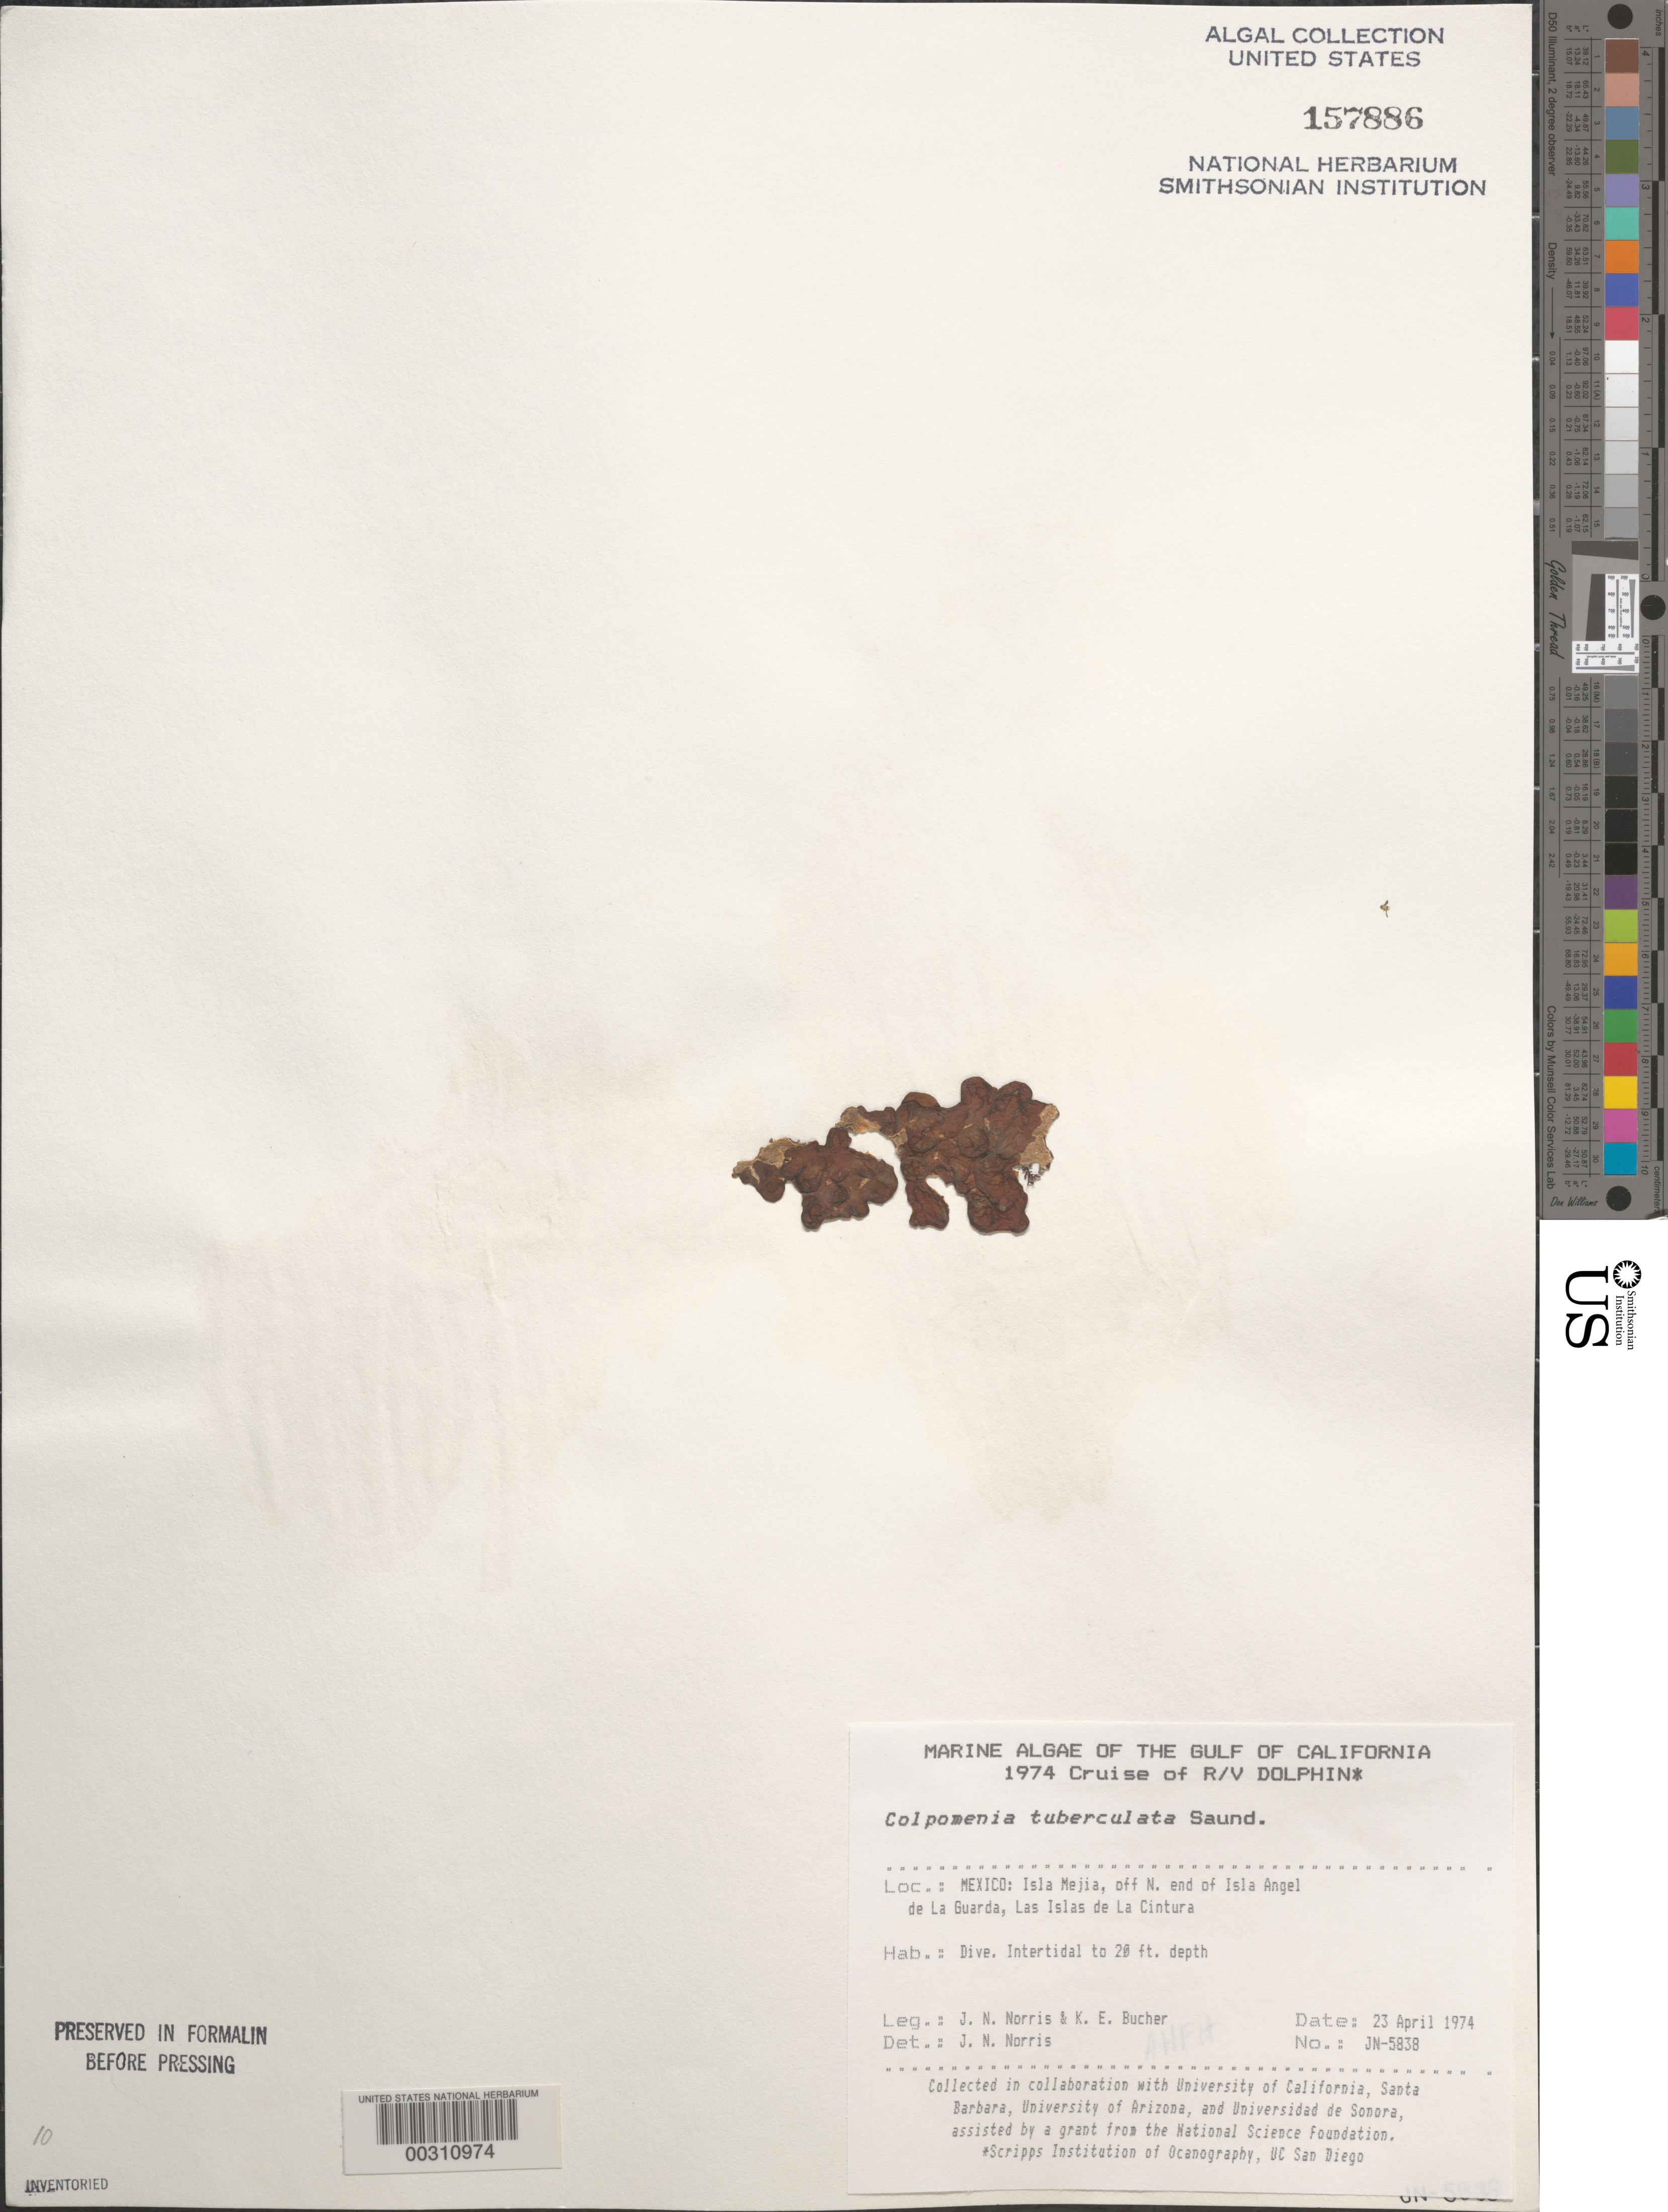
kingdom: Chromista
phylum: Ochrophyta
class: Phaeophyceae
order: Scytosiphonales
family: Scytosiphonaceae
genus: Colpomenia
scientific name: Colpomenia tuberculata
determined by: Norris, James N.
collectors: J. N. Norris & K. E. Bucher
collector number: JN-5838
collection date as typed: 23 Apr 1974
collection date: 1974-04-23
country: Mexico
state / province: Baja California Norte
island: Isla Mejia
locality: Off Isla Angel de la Guarda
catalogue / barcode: US 157886